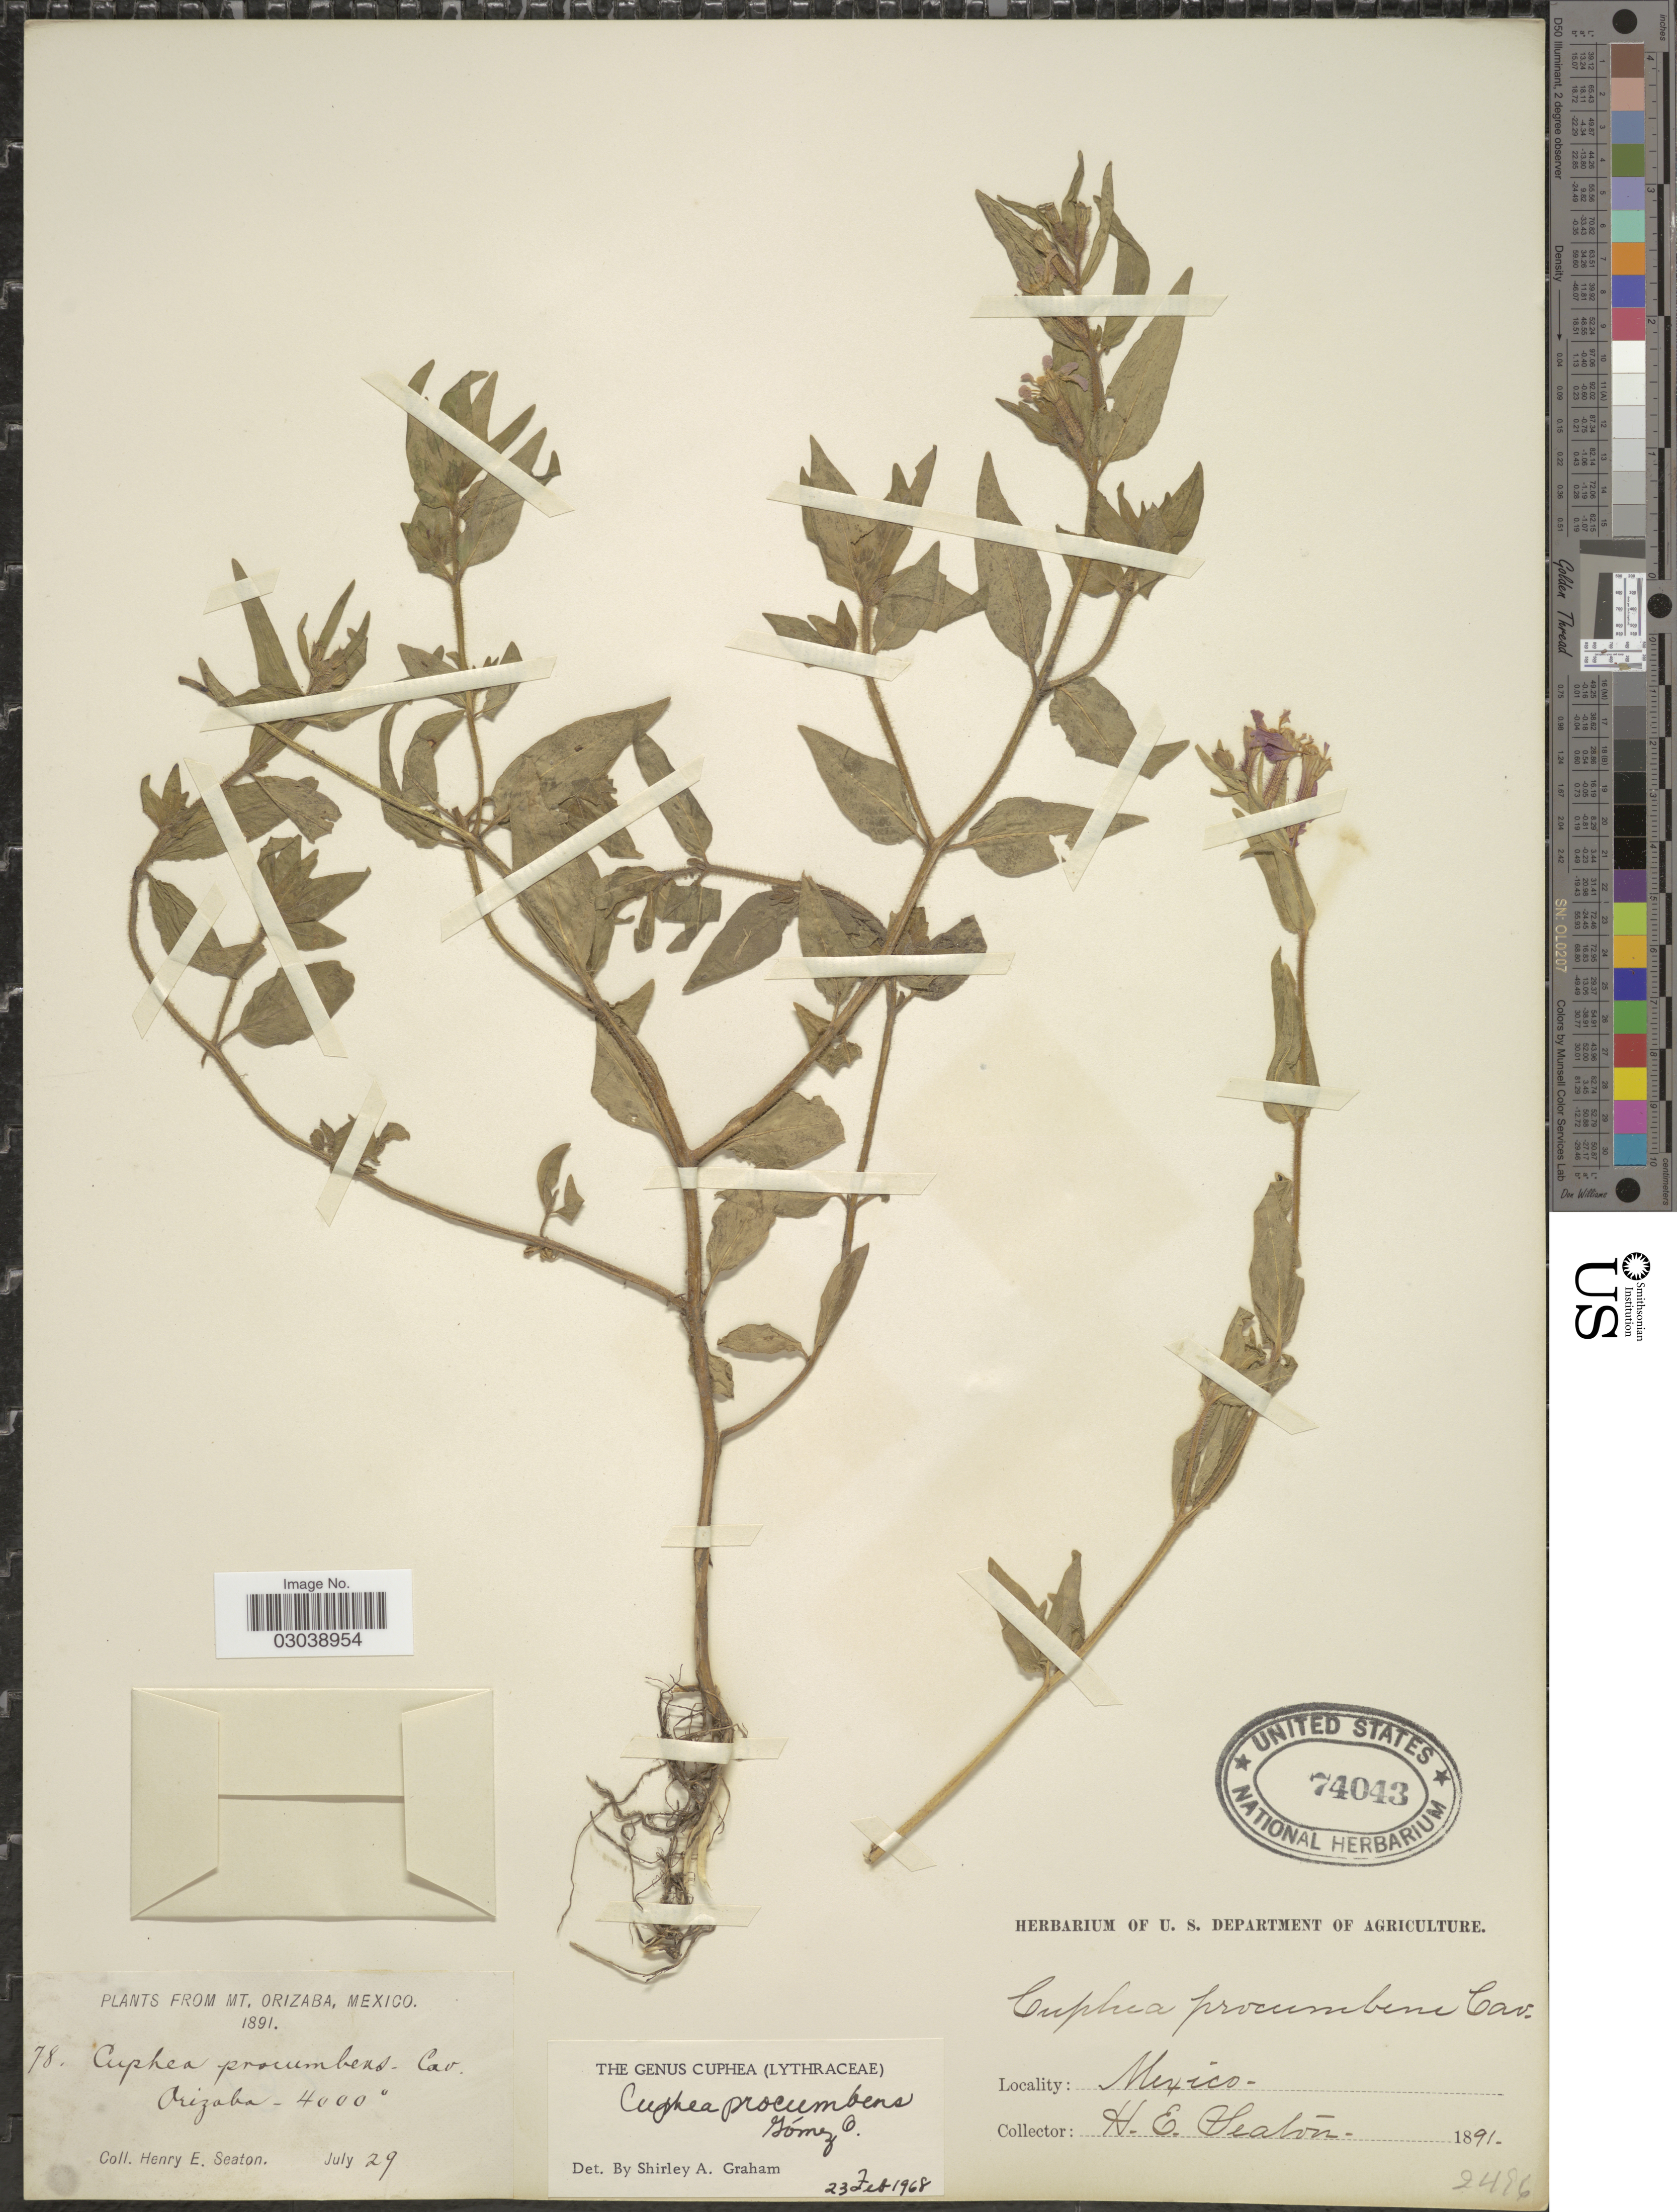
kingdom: Plantae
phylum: Tracheophyta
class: Magnoliopsida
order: Myrtales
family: Lythraceae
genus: Cuphea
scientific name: Cuphea procumbens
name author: L.D. Gómez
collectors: H. E. Seaton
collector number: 78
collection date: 1891-07-29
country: Mexico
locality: From Mt. Orizaba.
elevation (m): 1219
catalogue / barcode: US 74043